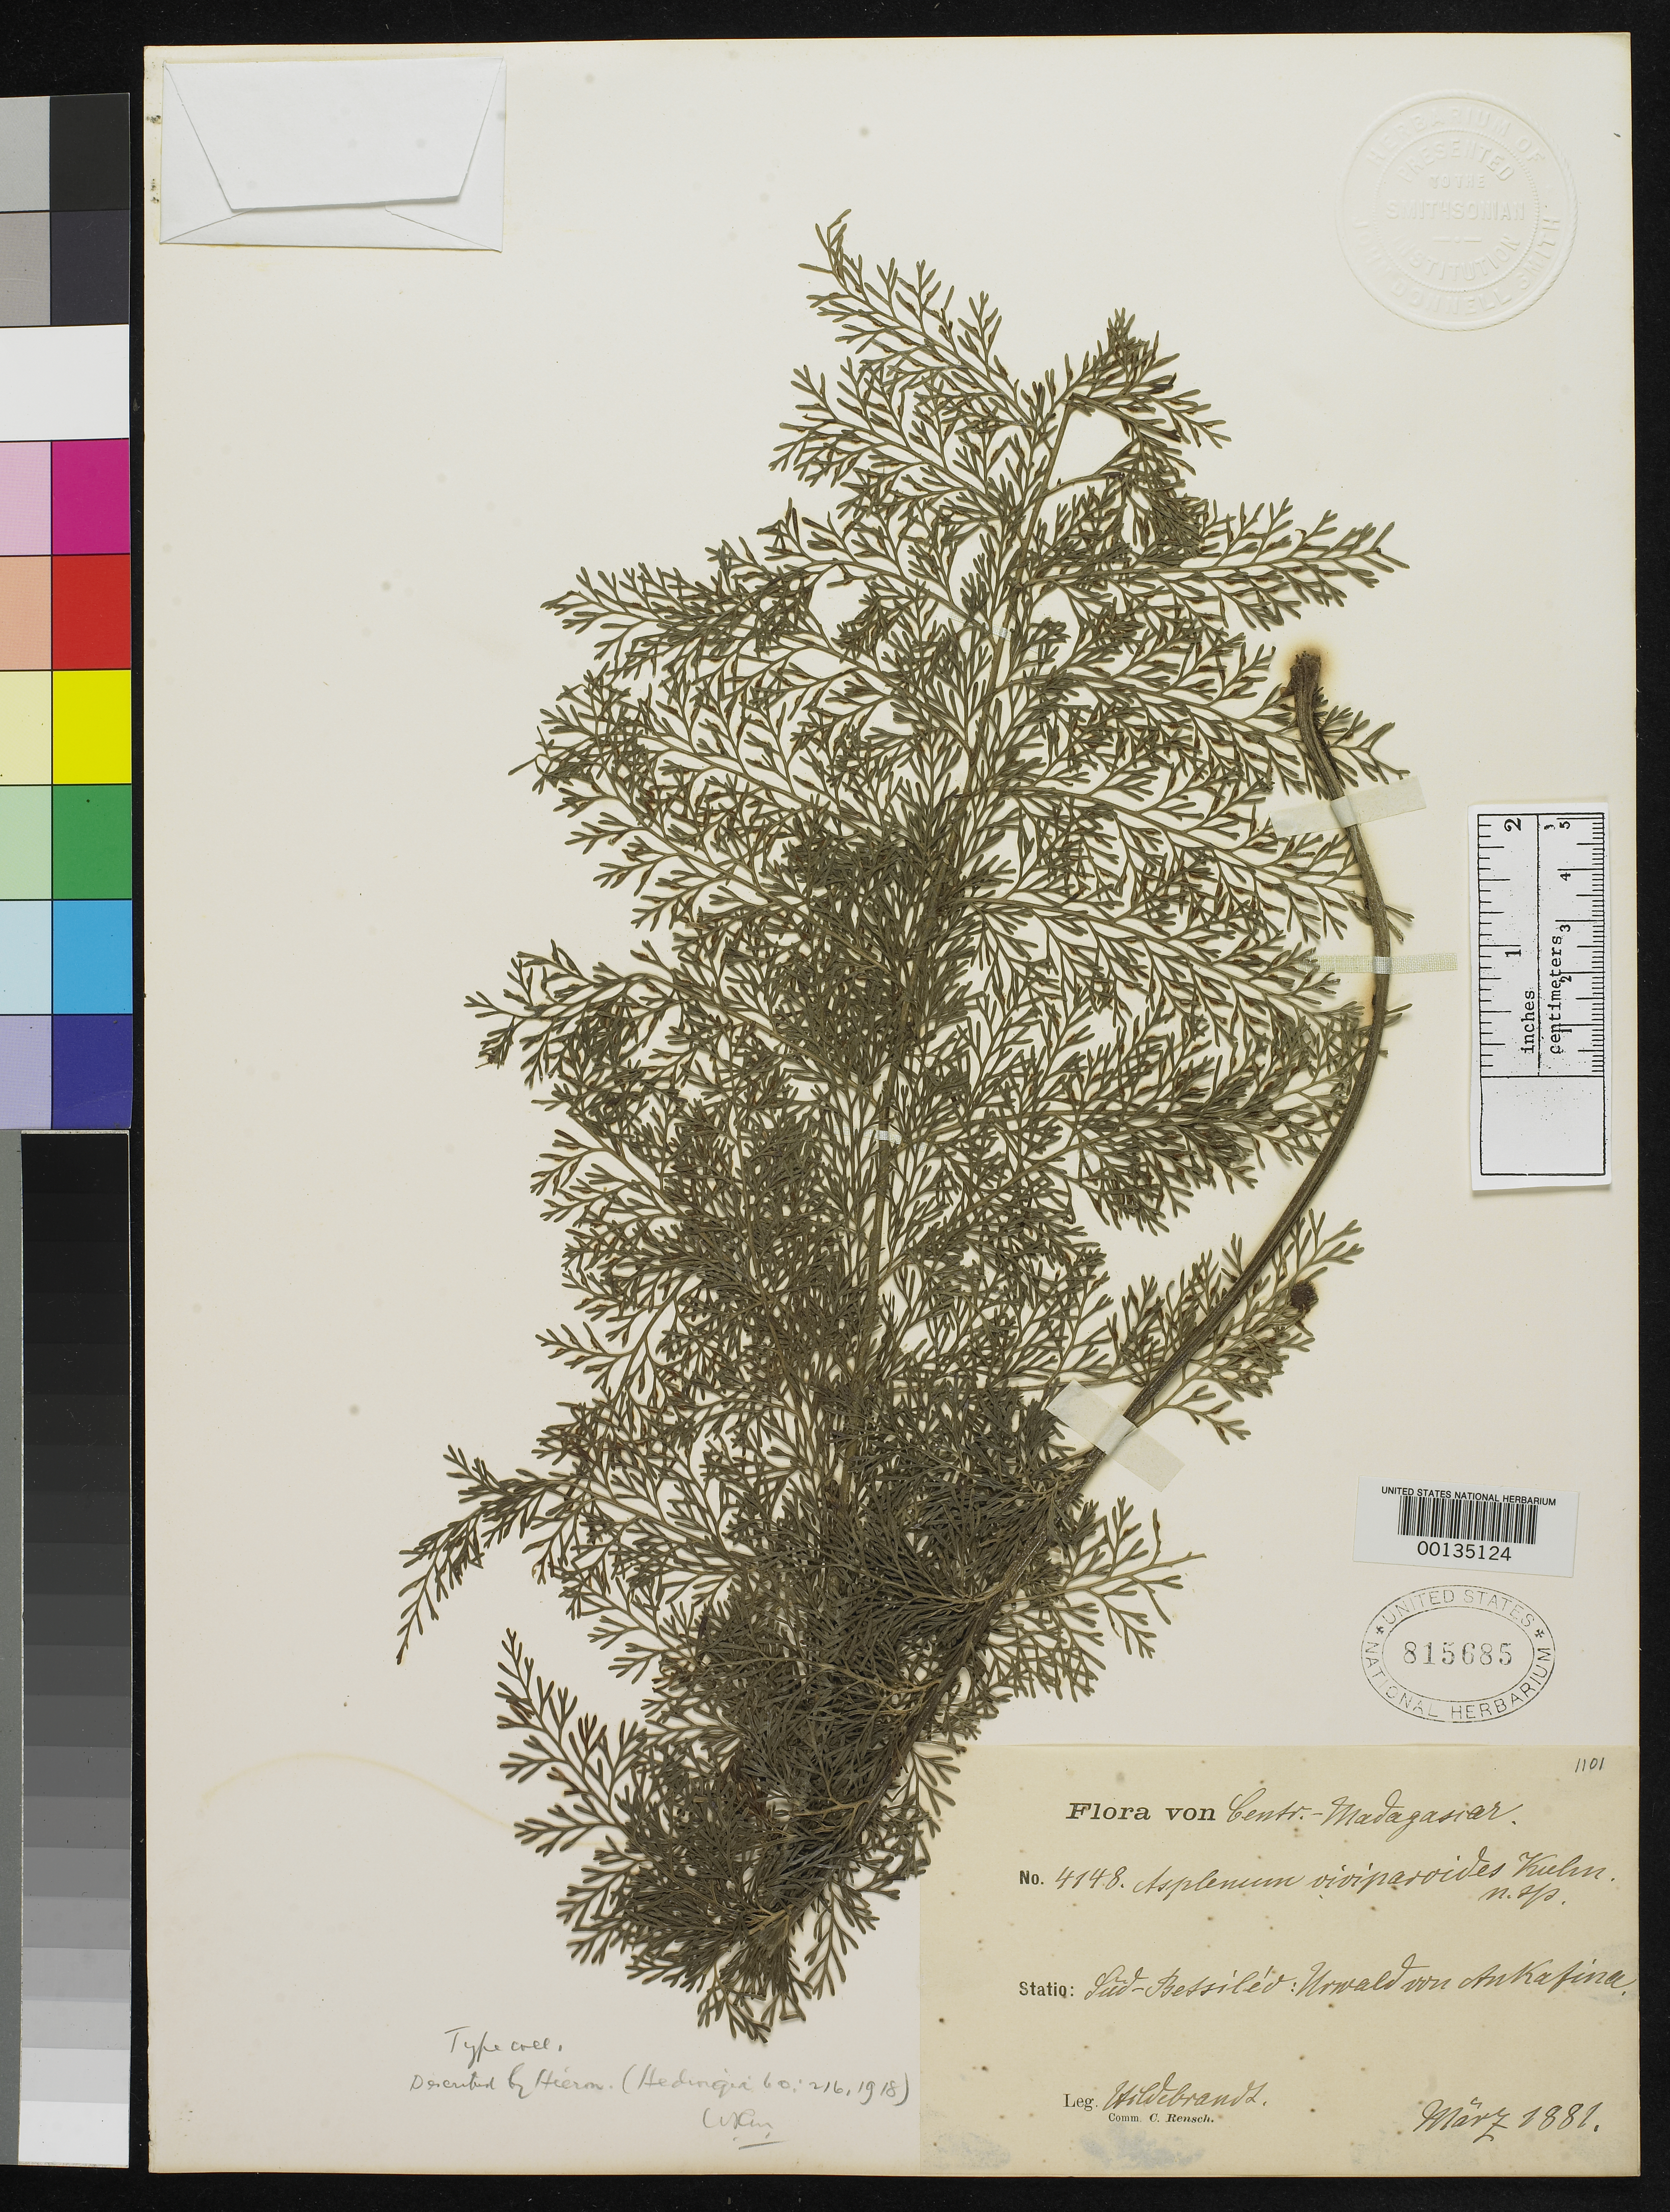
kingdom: Plantae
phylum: Tracheophyta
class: Polypodiopsida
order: Polypodiales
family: Aspleniaceae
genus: Asplenium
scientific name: Asplenium viviparoides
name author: Kuhn ex Hieron.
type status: Type Collection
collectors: J. Hildebrandt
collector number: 4141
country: Madagascar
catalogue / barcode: US 815685